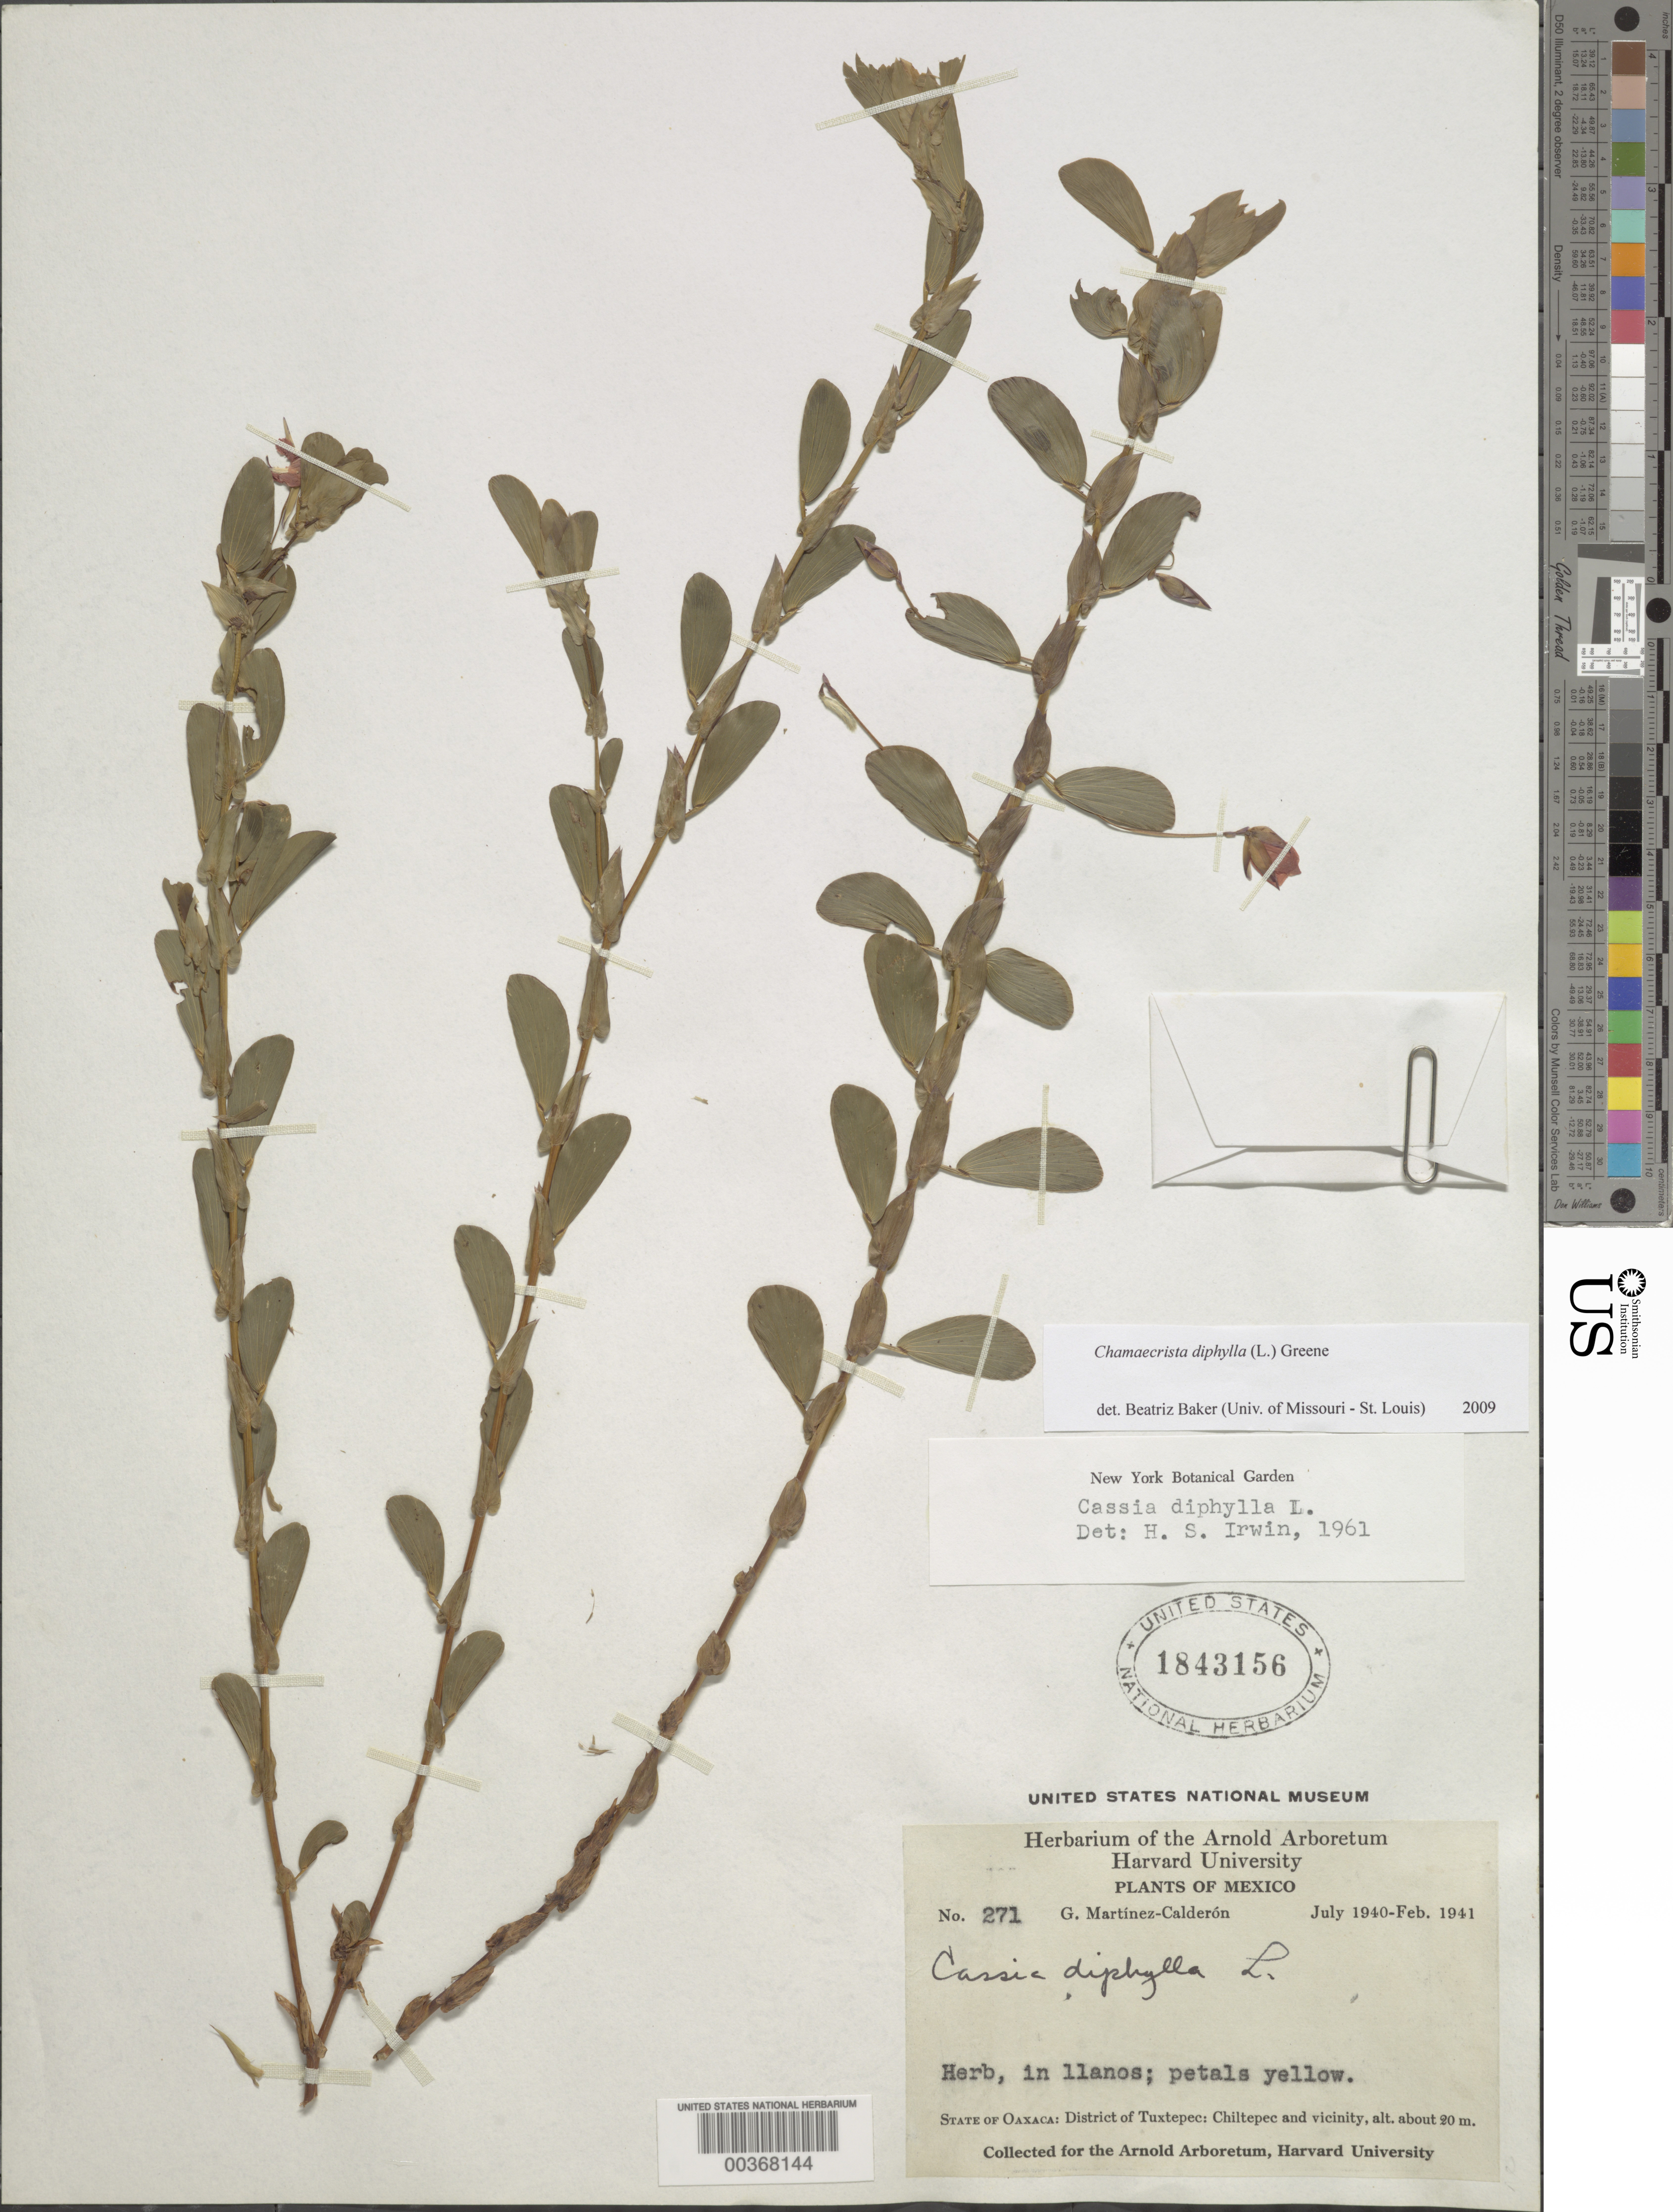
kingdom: Plantae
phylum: Tracheophyta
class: Magnoliopsida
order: Fabales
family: Fabaceae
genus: Chamaecrista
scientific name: Chamaecrista diphylla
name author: (L.) Greene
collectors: G. Martínez Calderón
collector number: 271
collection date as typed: Jul 1940 to -- Feb 1941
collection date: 1940-07/1941-02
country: Mexico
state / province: Oaxaca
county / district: San Juan Bautista Tuxtepec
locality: Tuxtepec mun. (?), Chiltepec and vicinity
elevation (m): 20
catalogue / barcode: US 1843156